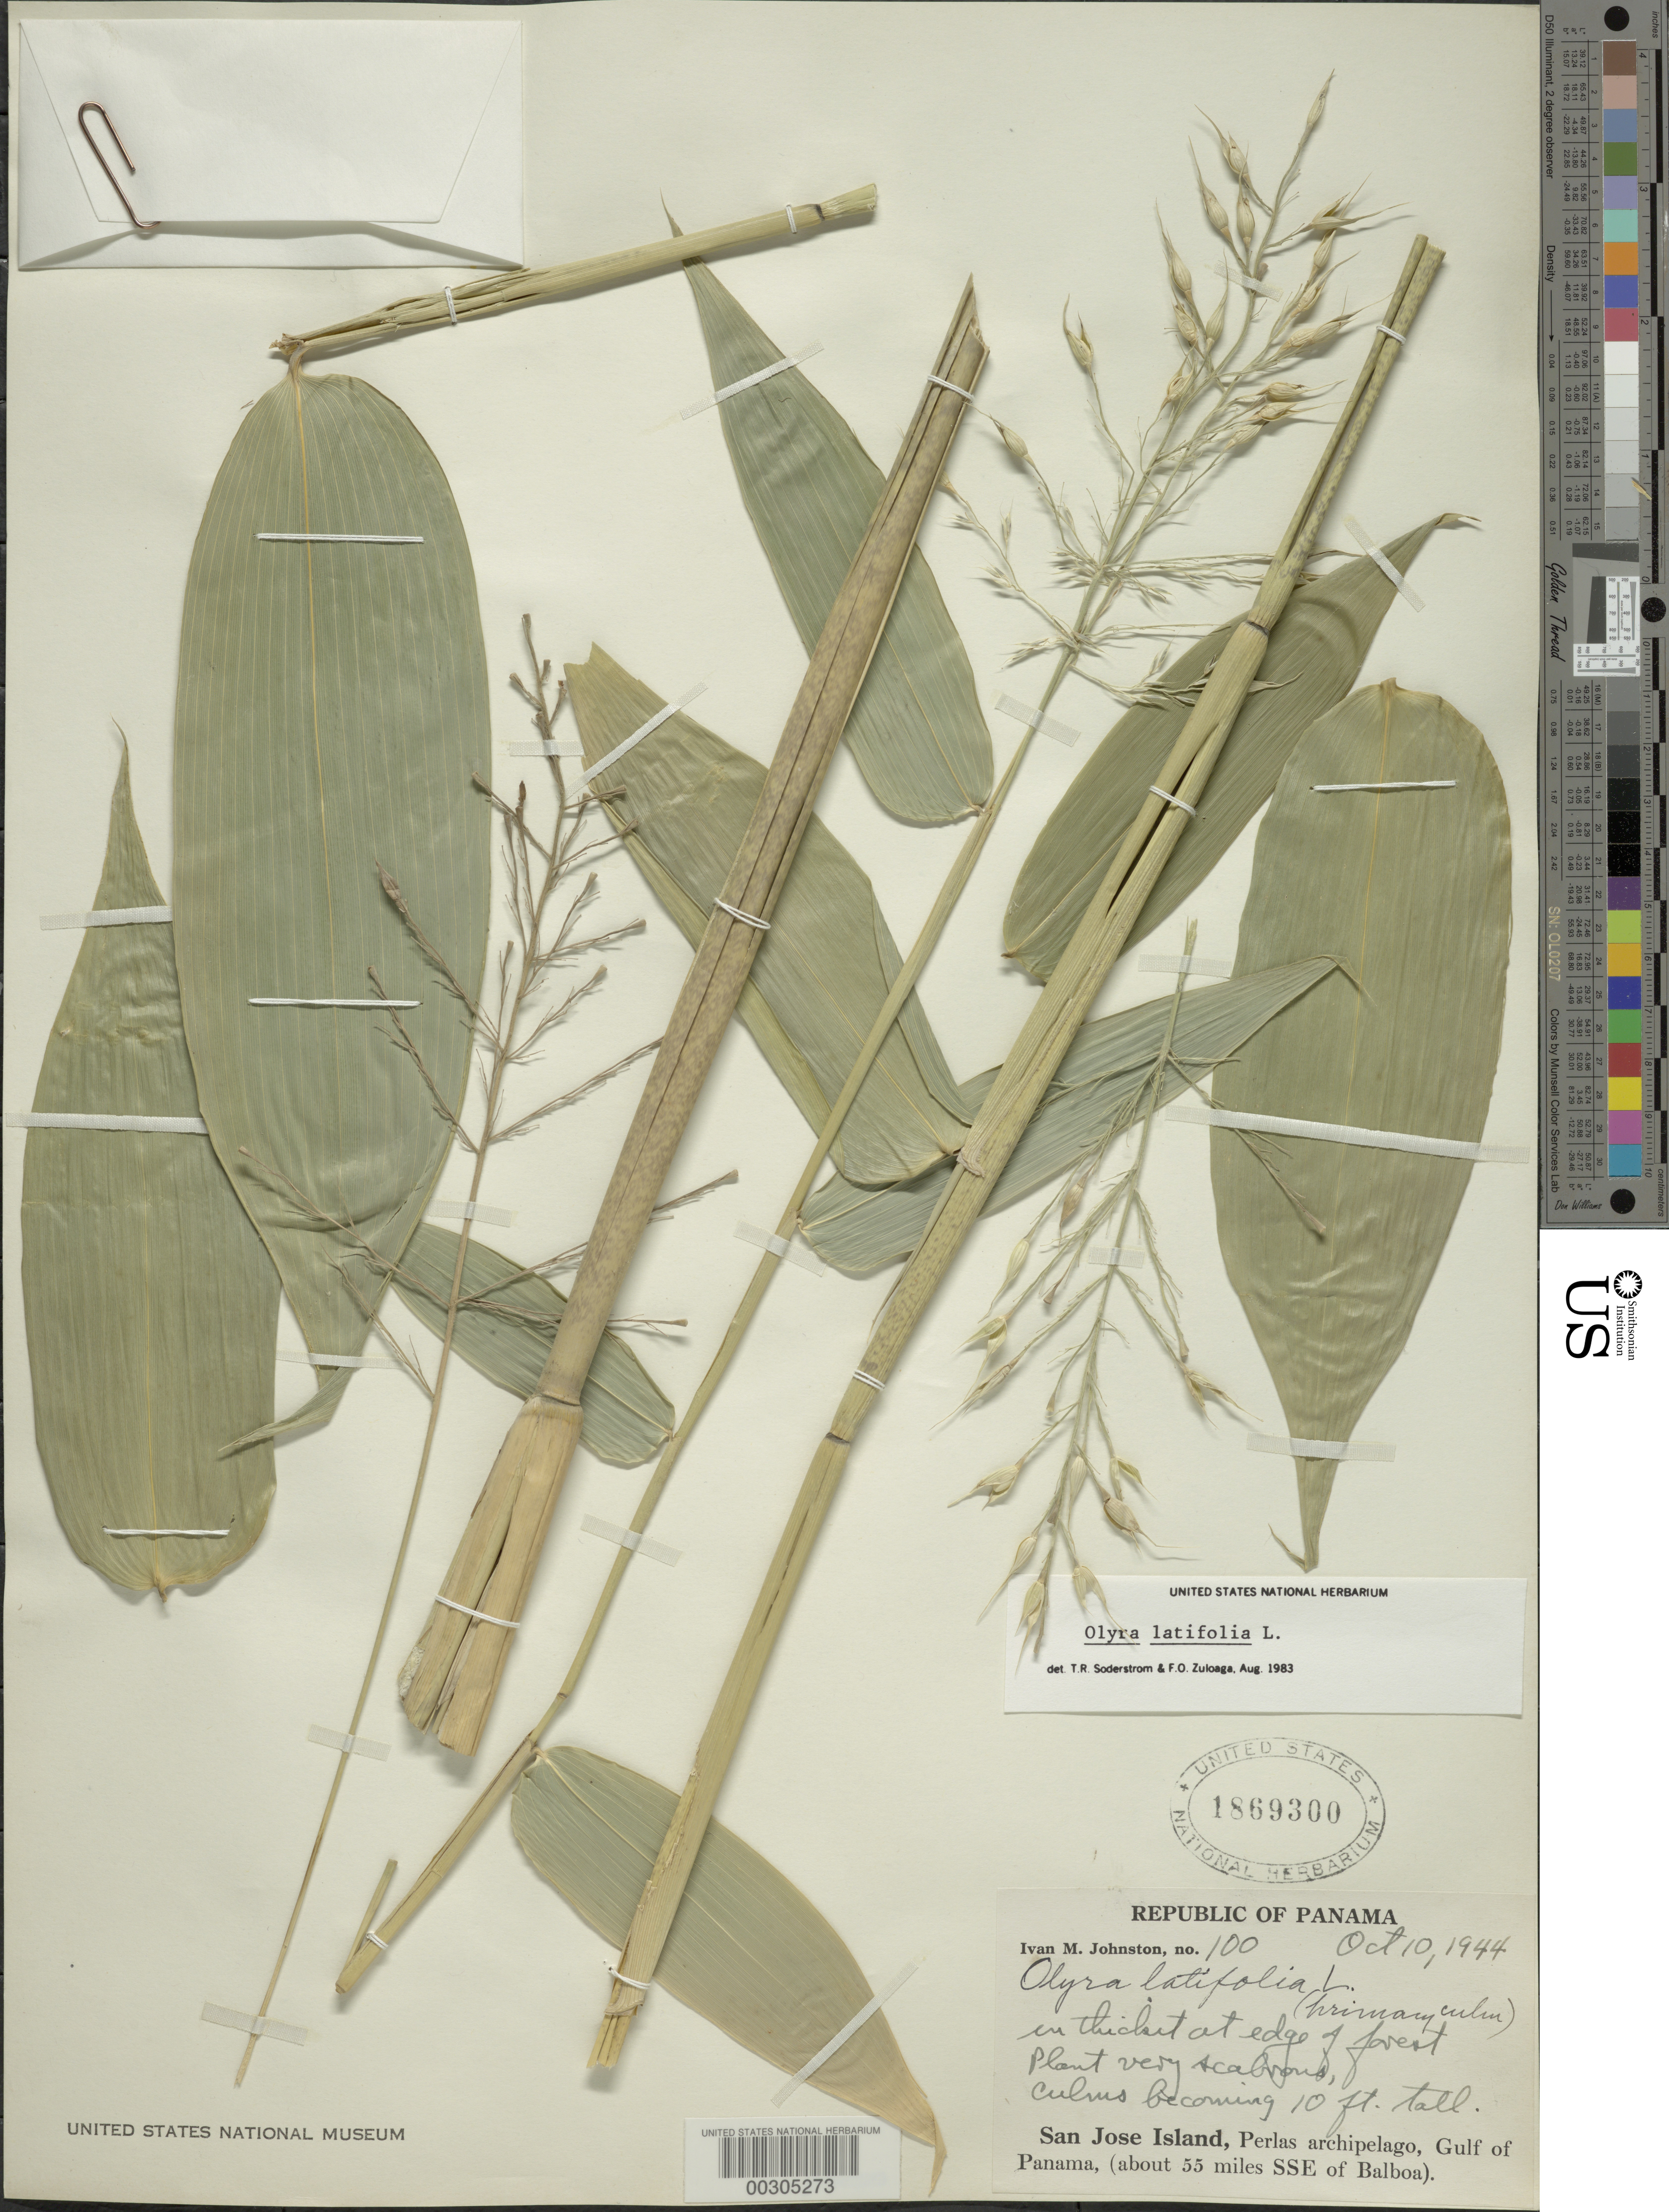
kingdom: Plantae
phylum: Tracheophyta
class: Liliopsida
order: Poales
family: Poaceae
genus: Olyra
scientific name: Olyra latifolia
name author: L.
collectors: I.M. Johnston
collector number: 100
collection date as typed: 10 Oct 1944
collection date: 1944-10-10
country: Panama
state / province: Panamá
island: San José Island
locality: Arch. de las Perlas, Gulf of Panama [Perlas Is.]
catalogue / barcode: US 1869300